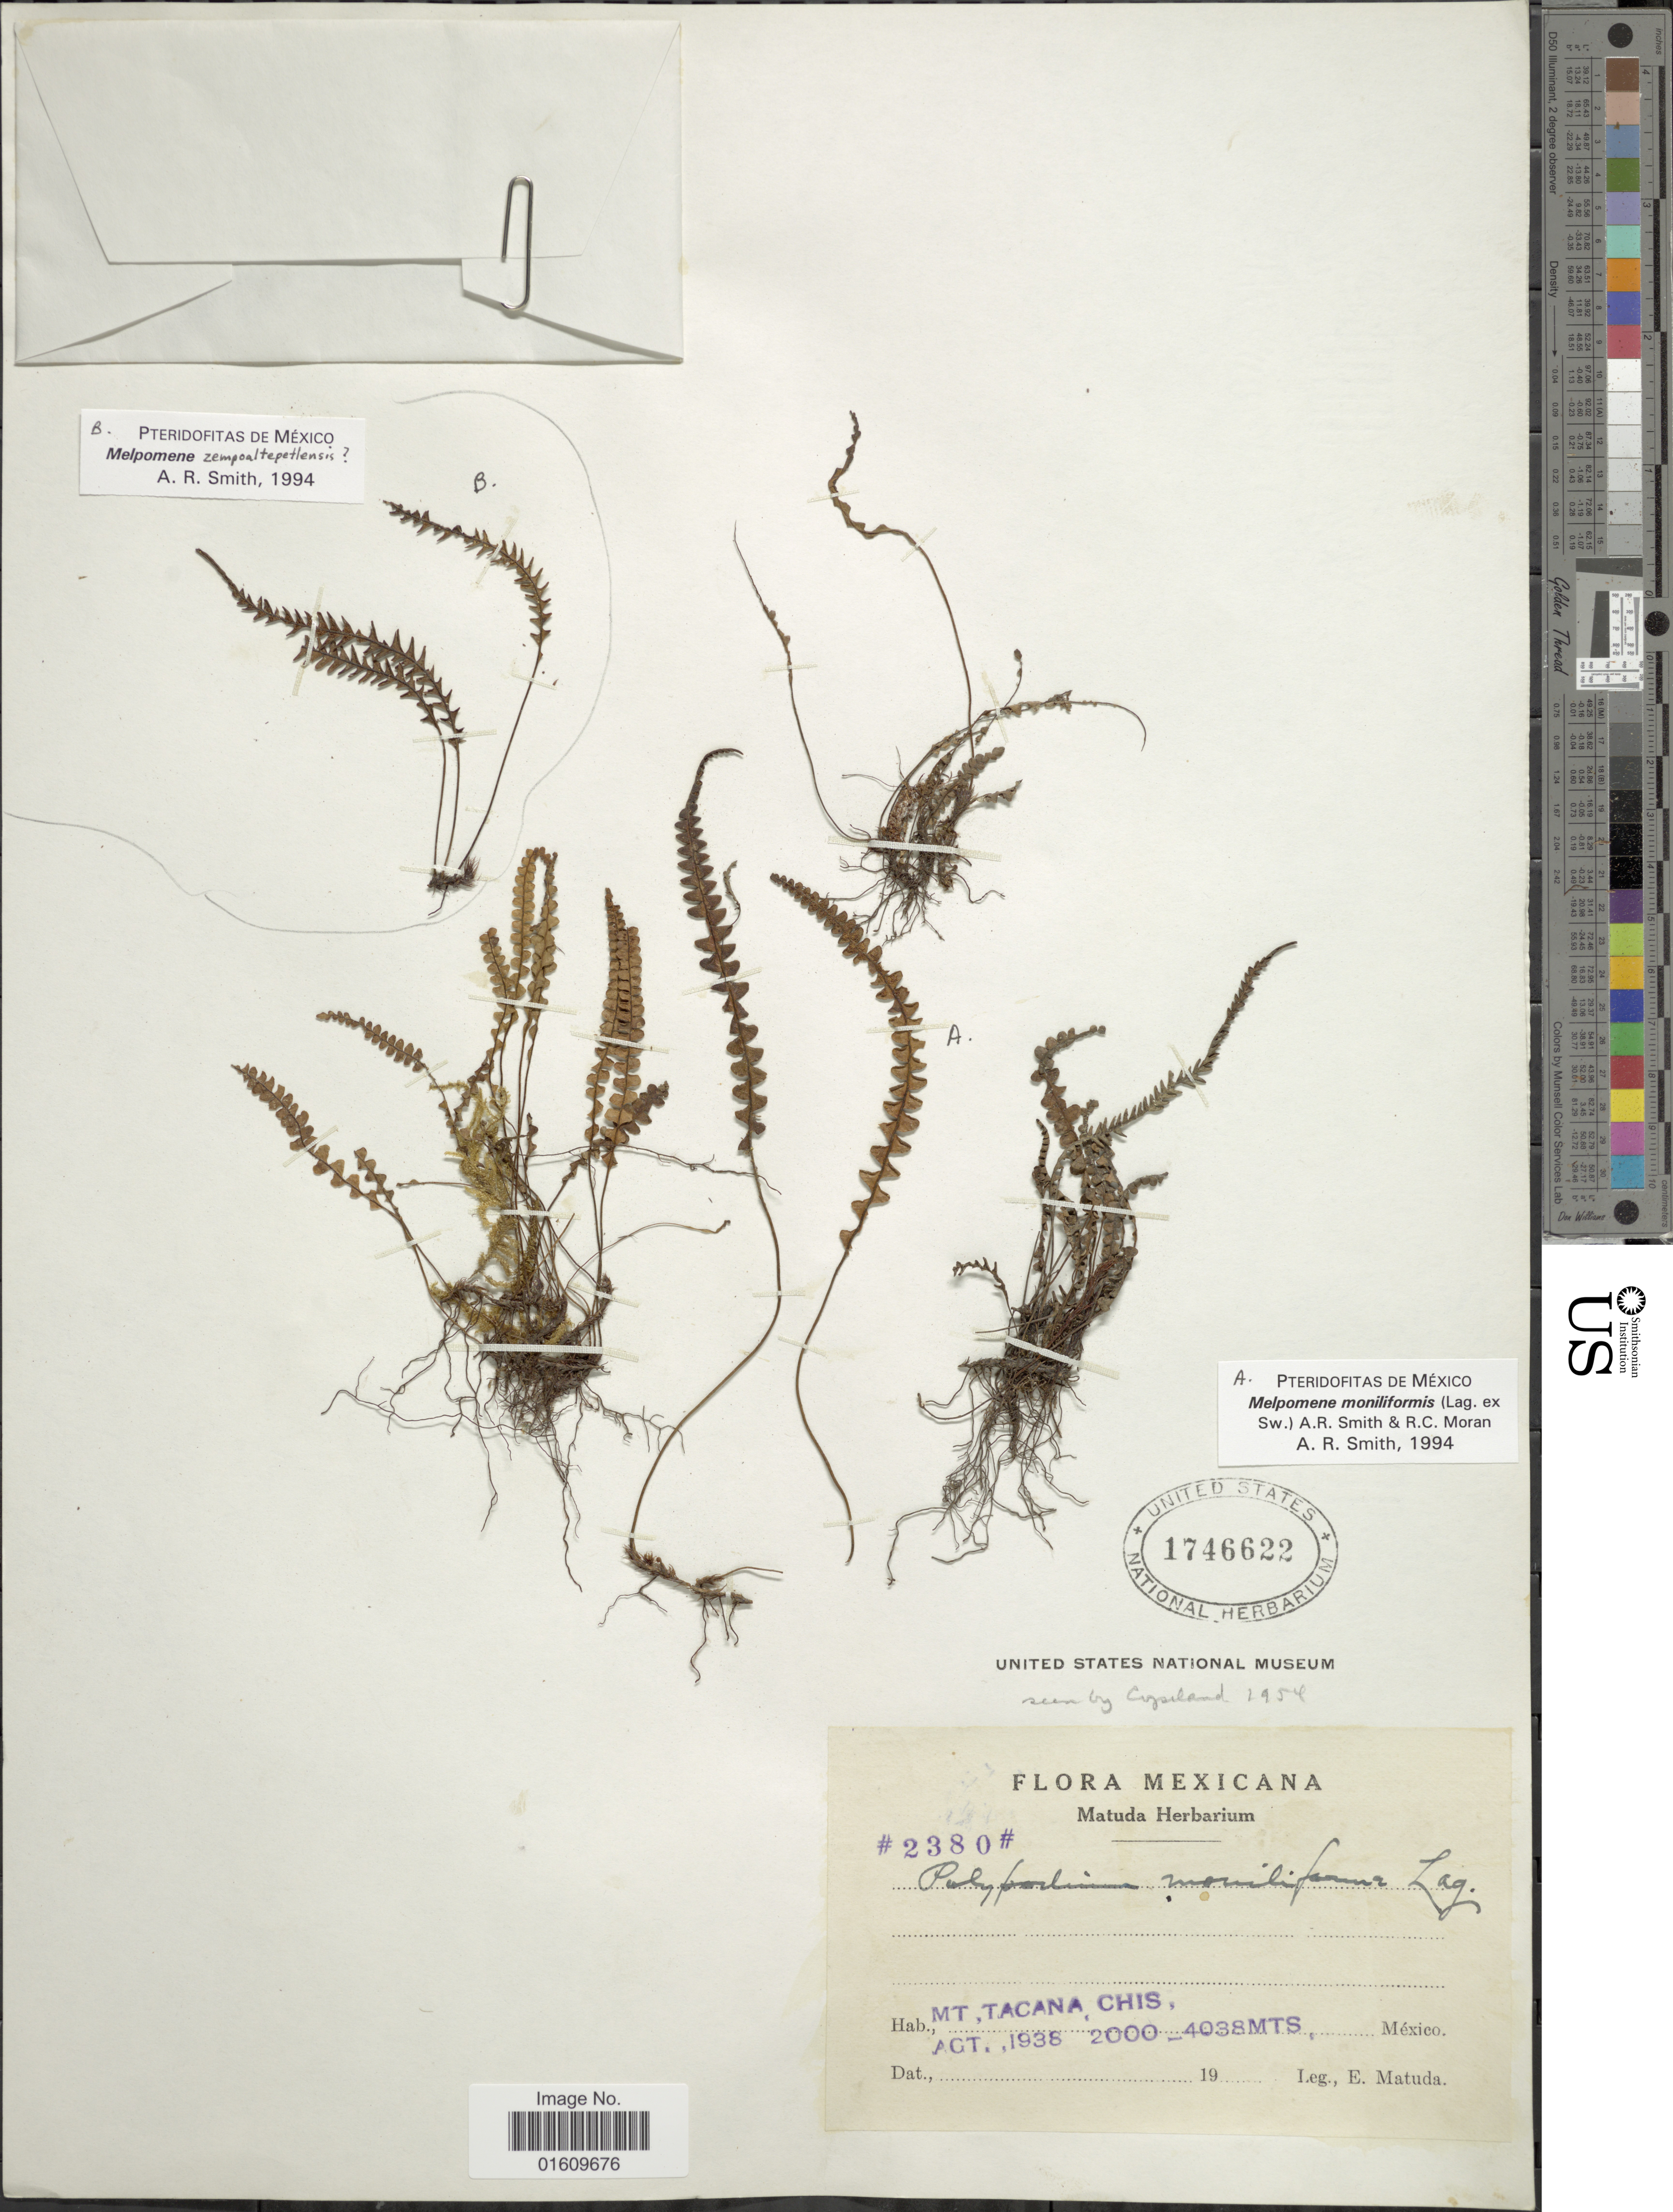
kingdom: Plantae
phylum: Tracheophyta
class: Polypodiopsida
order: Polypodiales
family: Polypodiaceae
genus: Melpomene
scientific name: Melpomene moniliformis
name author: (Lag. ex Sw.) A.R. Sm. & R.C. Moran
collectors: E. Matuda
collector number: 2380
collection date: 1938-08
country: Mexico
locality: Mt. Tacana Chis.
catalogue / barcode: US 1746622